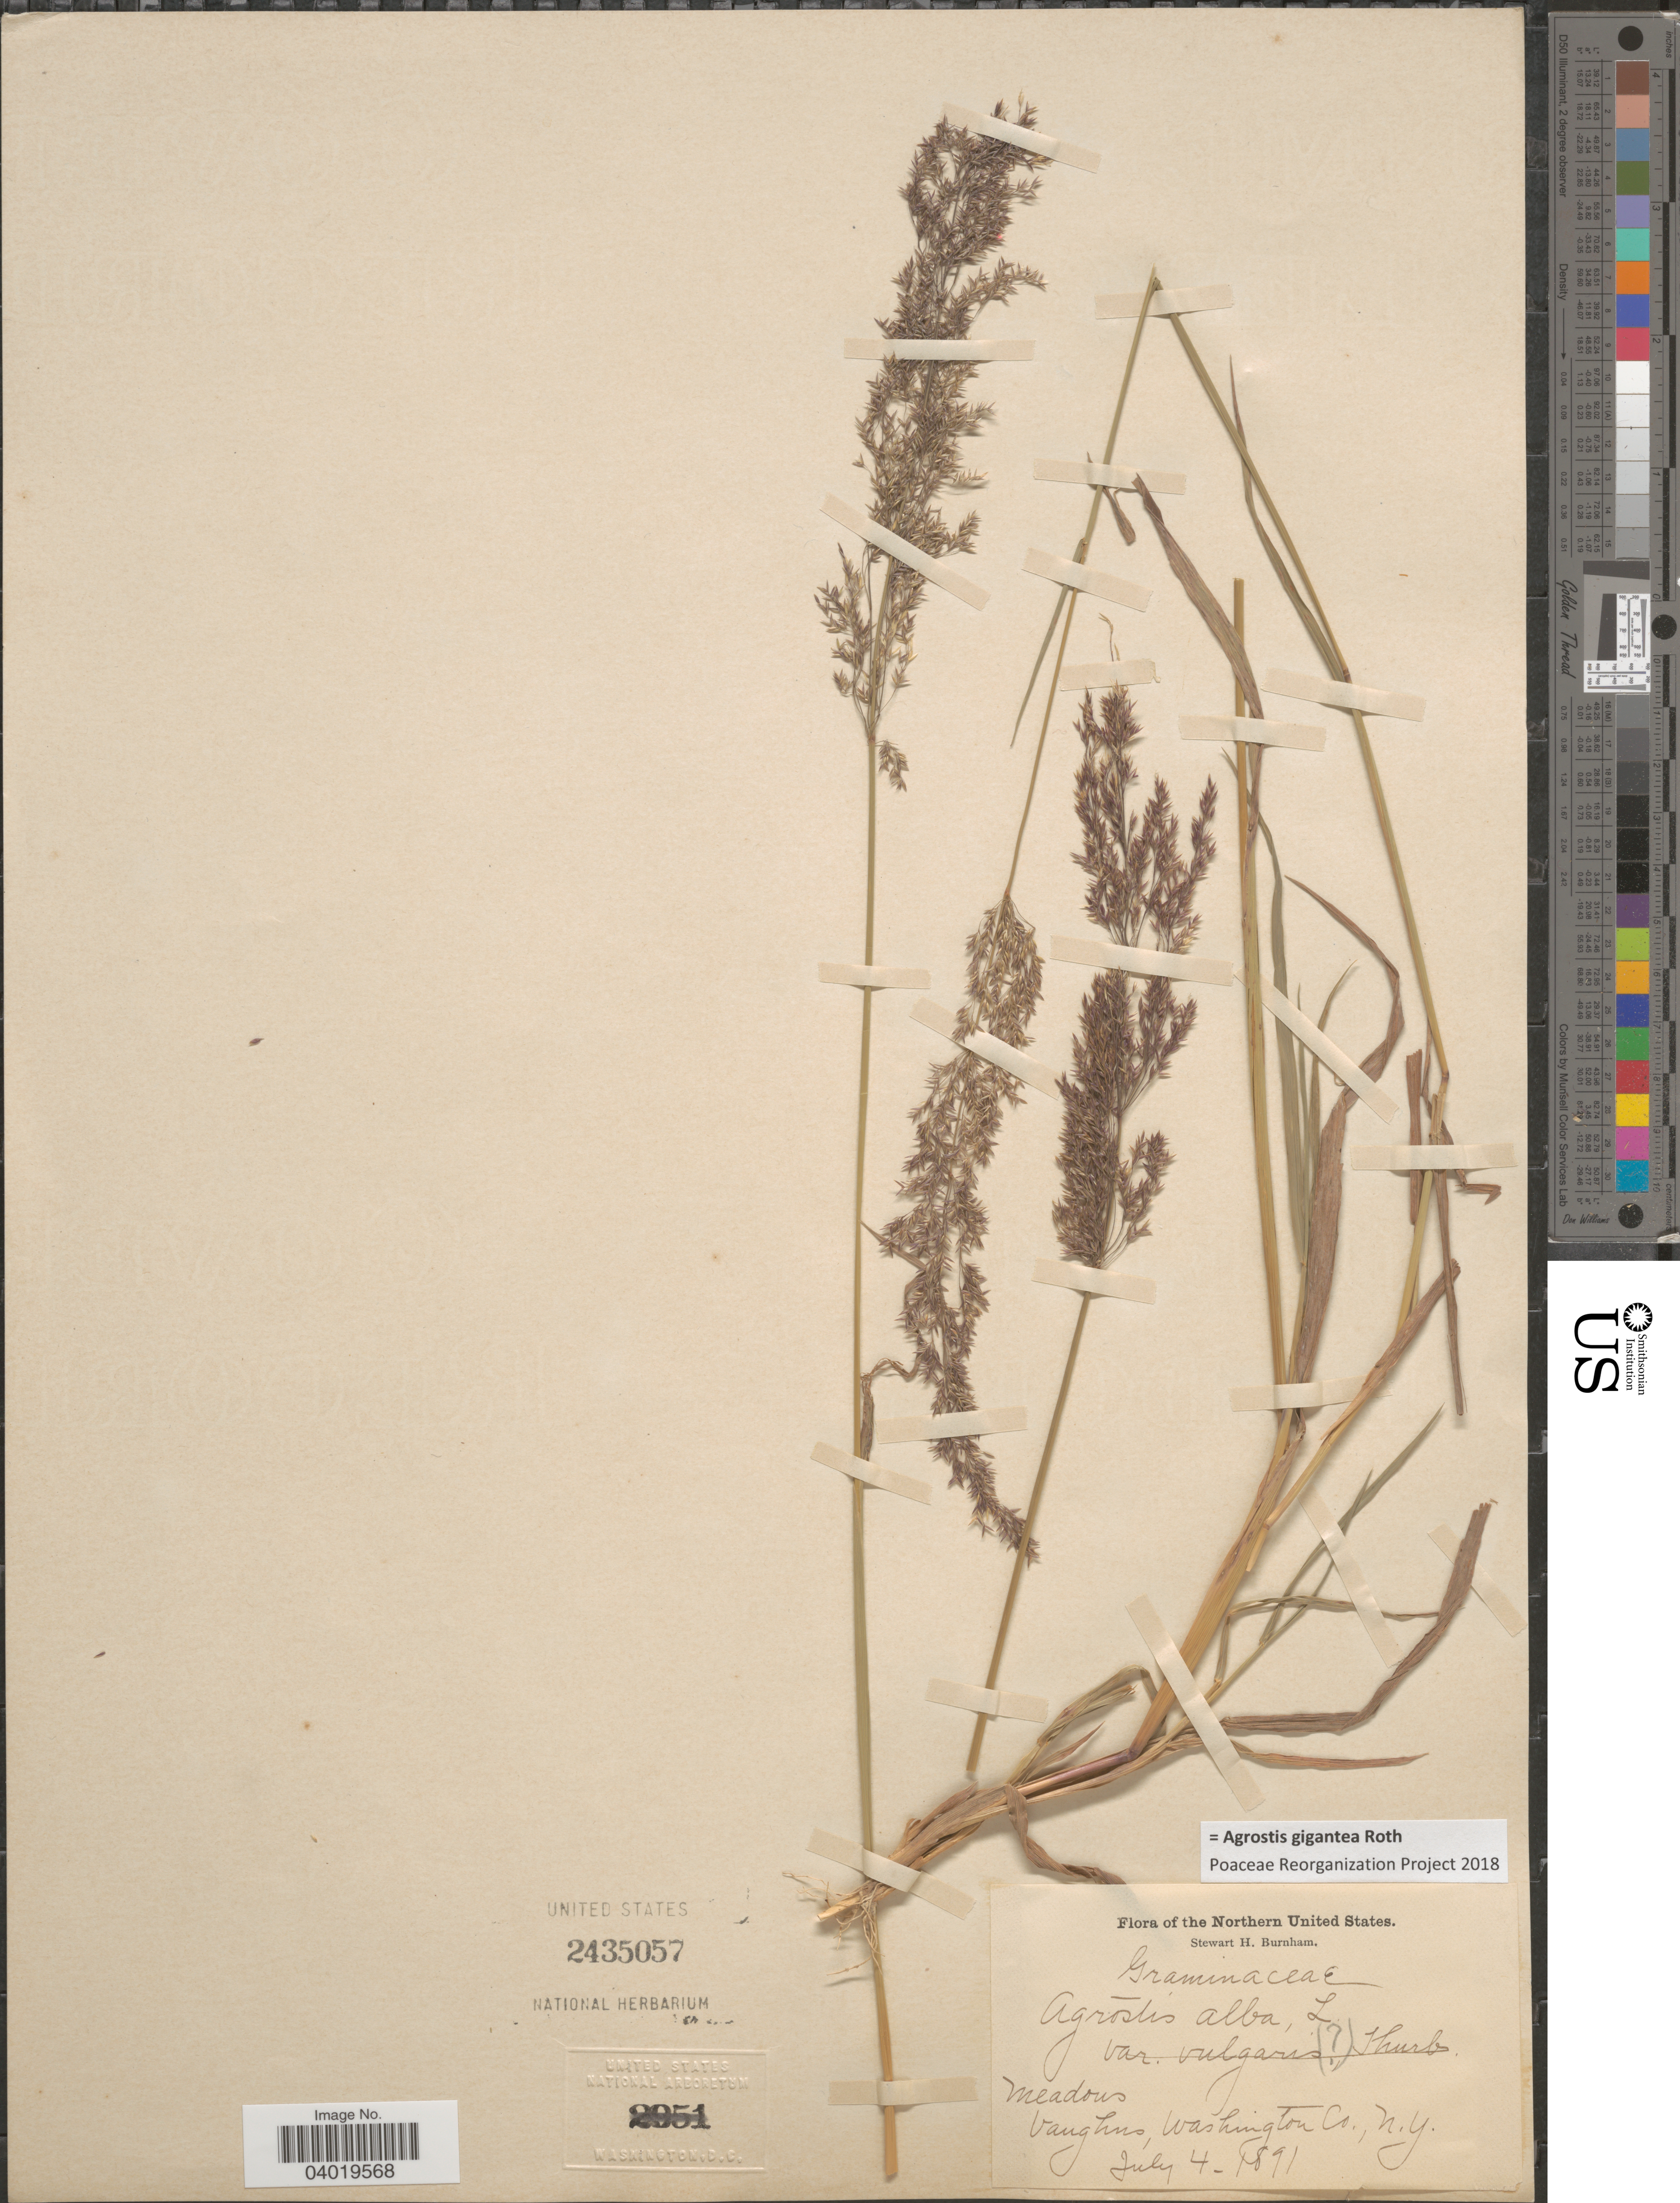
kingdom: Plantae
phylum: Tracheophyta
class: Liliopsida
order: Poales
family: Poaceae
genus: Agrostis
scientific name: Agrostis gigantea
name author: Roth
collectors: S. Burnham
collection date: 1891-07-04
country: United States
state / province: New York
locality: The Northern United States. Vaughns, Washington Co.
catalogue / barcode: US 2435057